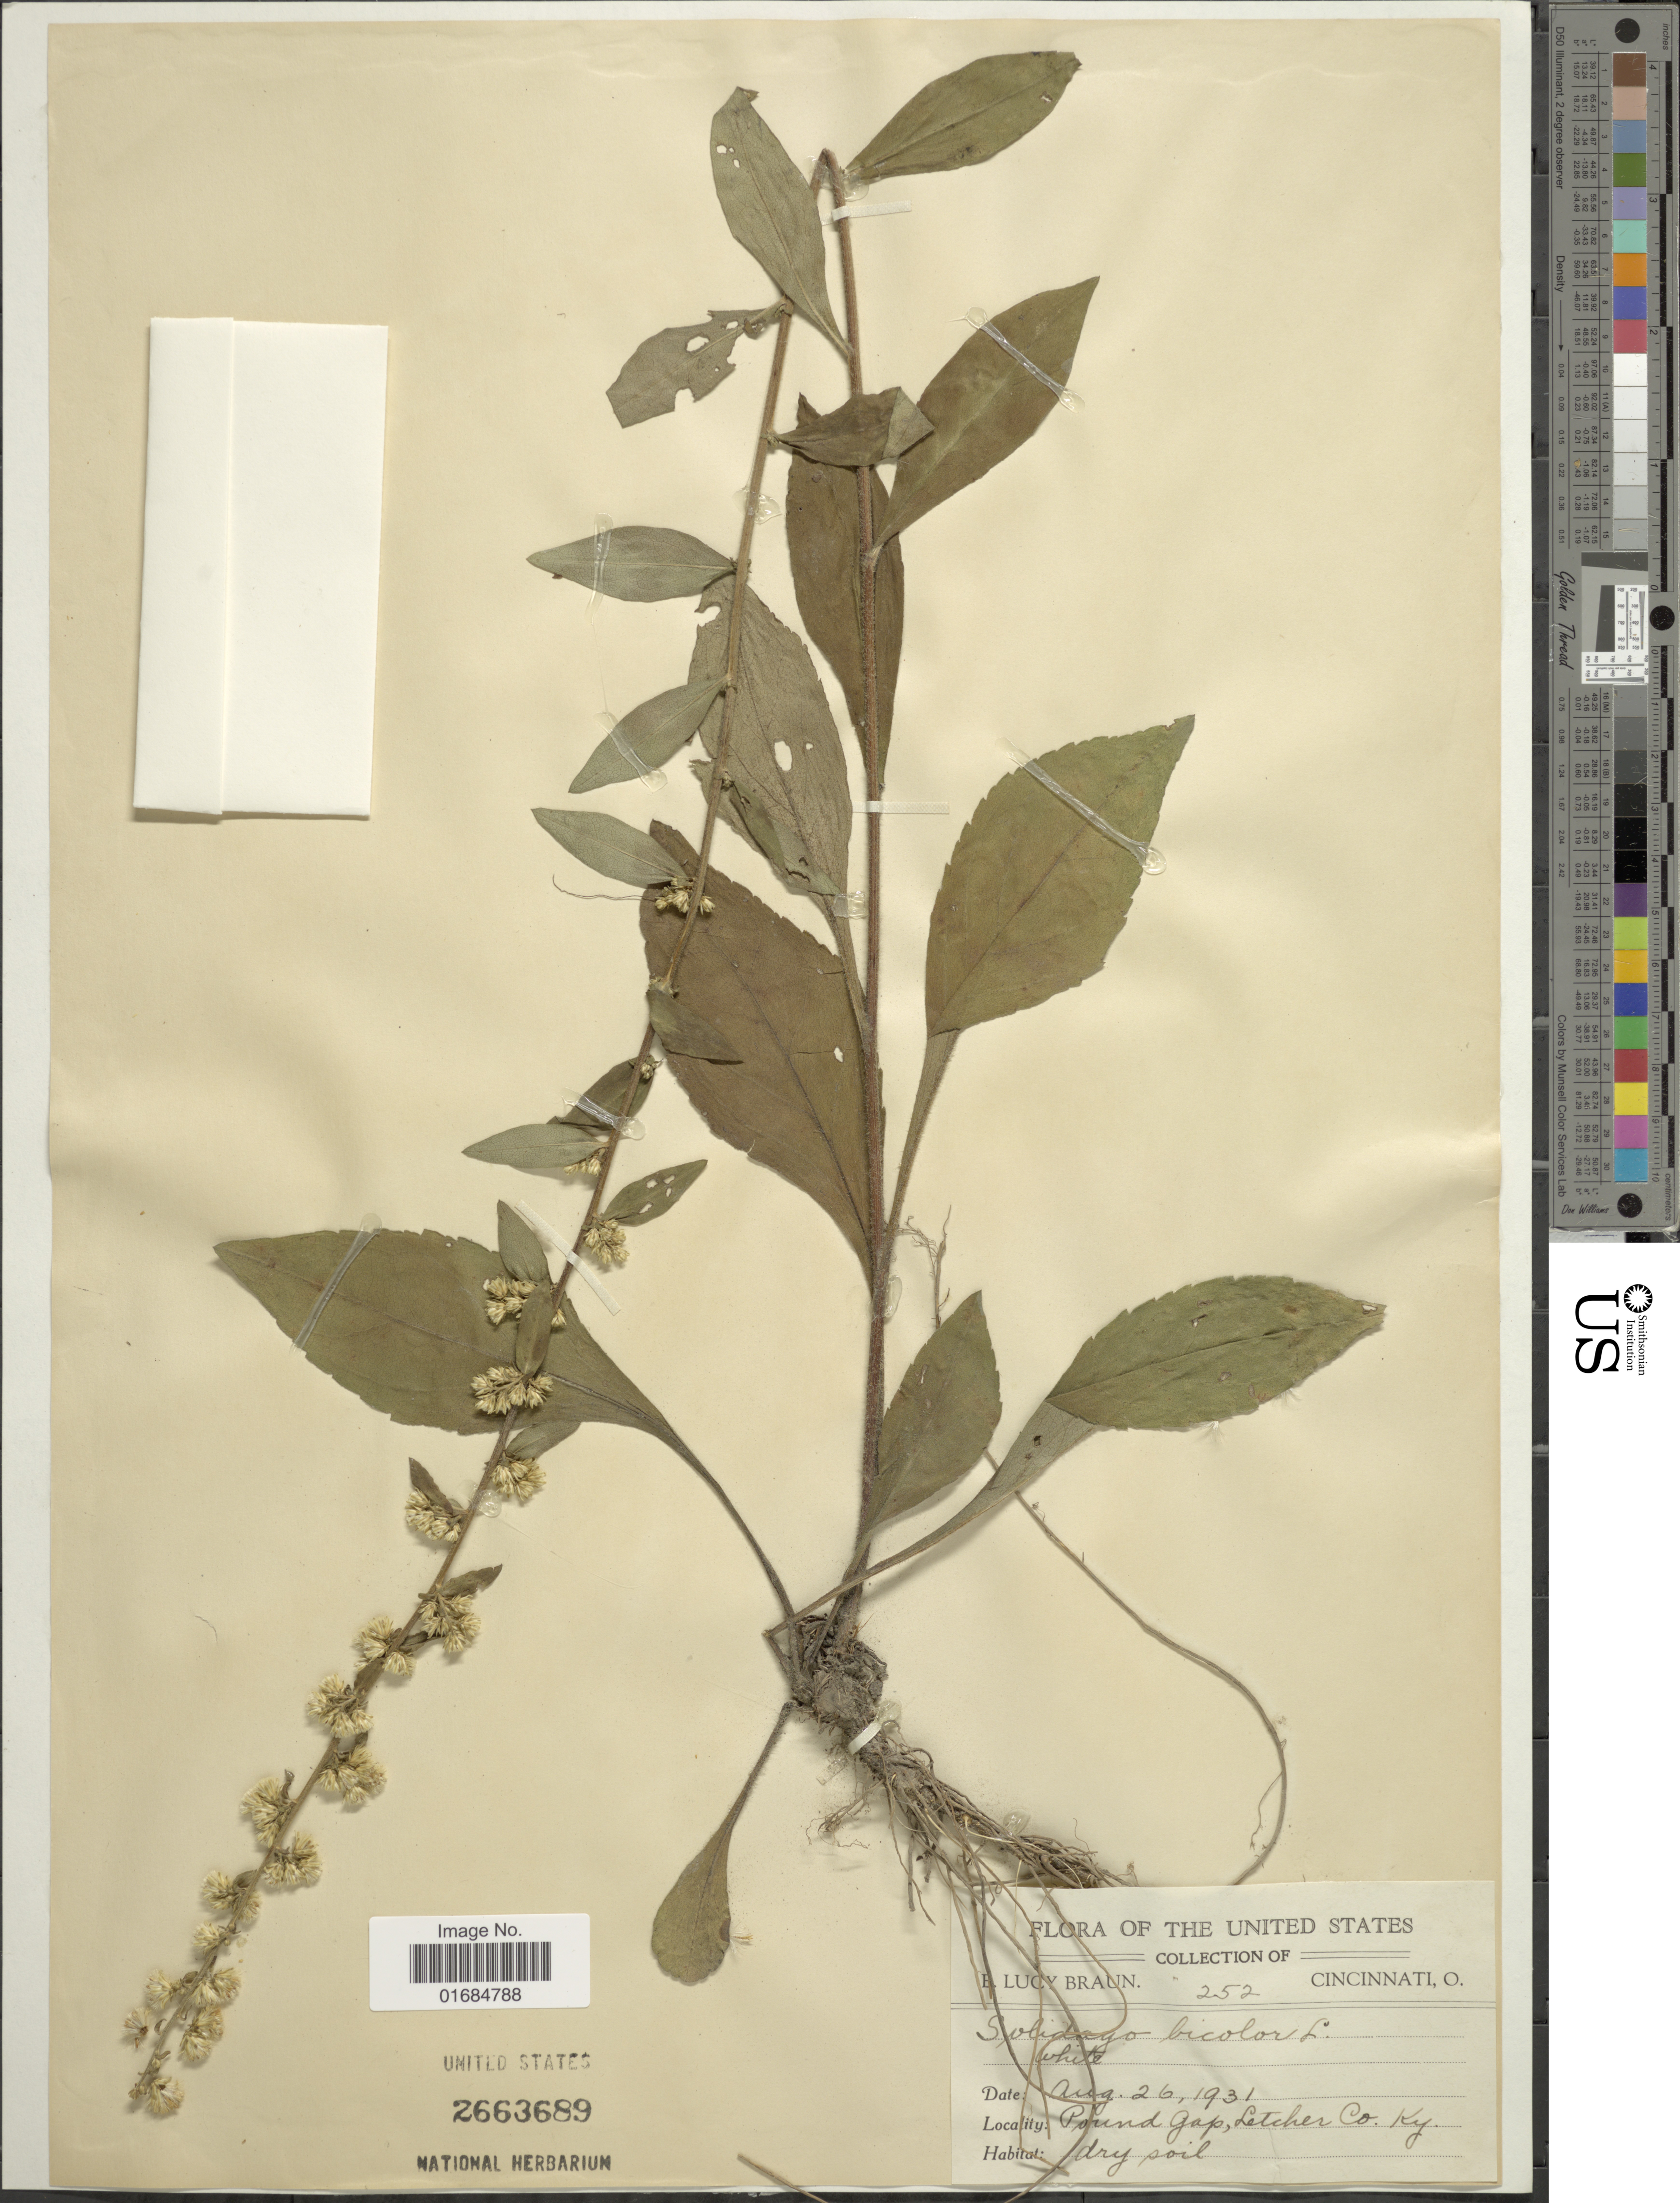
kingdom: Plantae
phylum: Tracheophyta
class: Magnoliopsida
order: Asterales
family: Asteraceae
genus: Solidago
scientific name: Solidago bicolor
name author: L.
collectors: E. L. Braun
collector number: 252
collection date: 1931-08-26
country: United States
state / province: Kentucky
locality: Pound Gap,Letcher Co. Ky.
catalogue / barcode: US 2663689